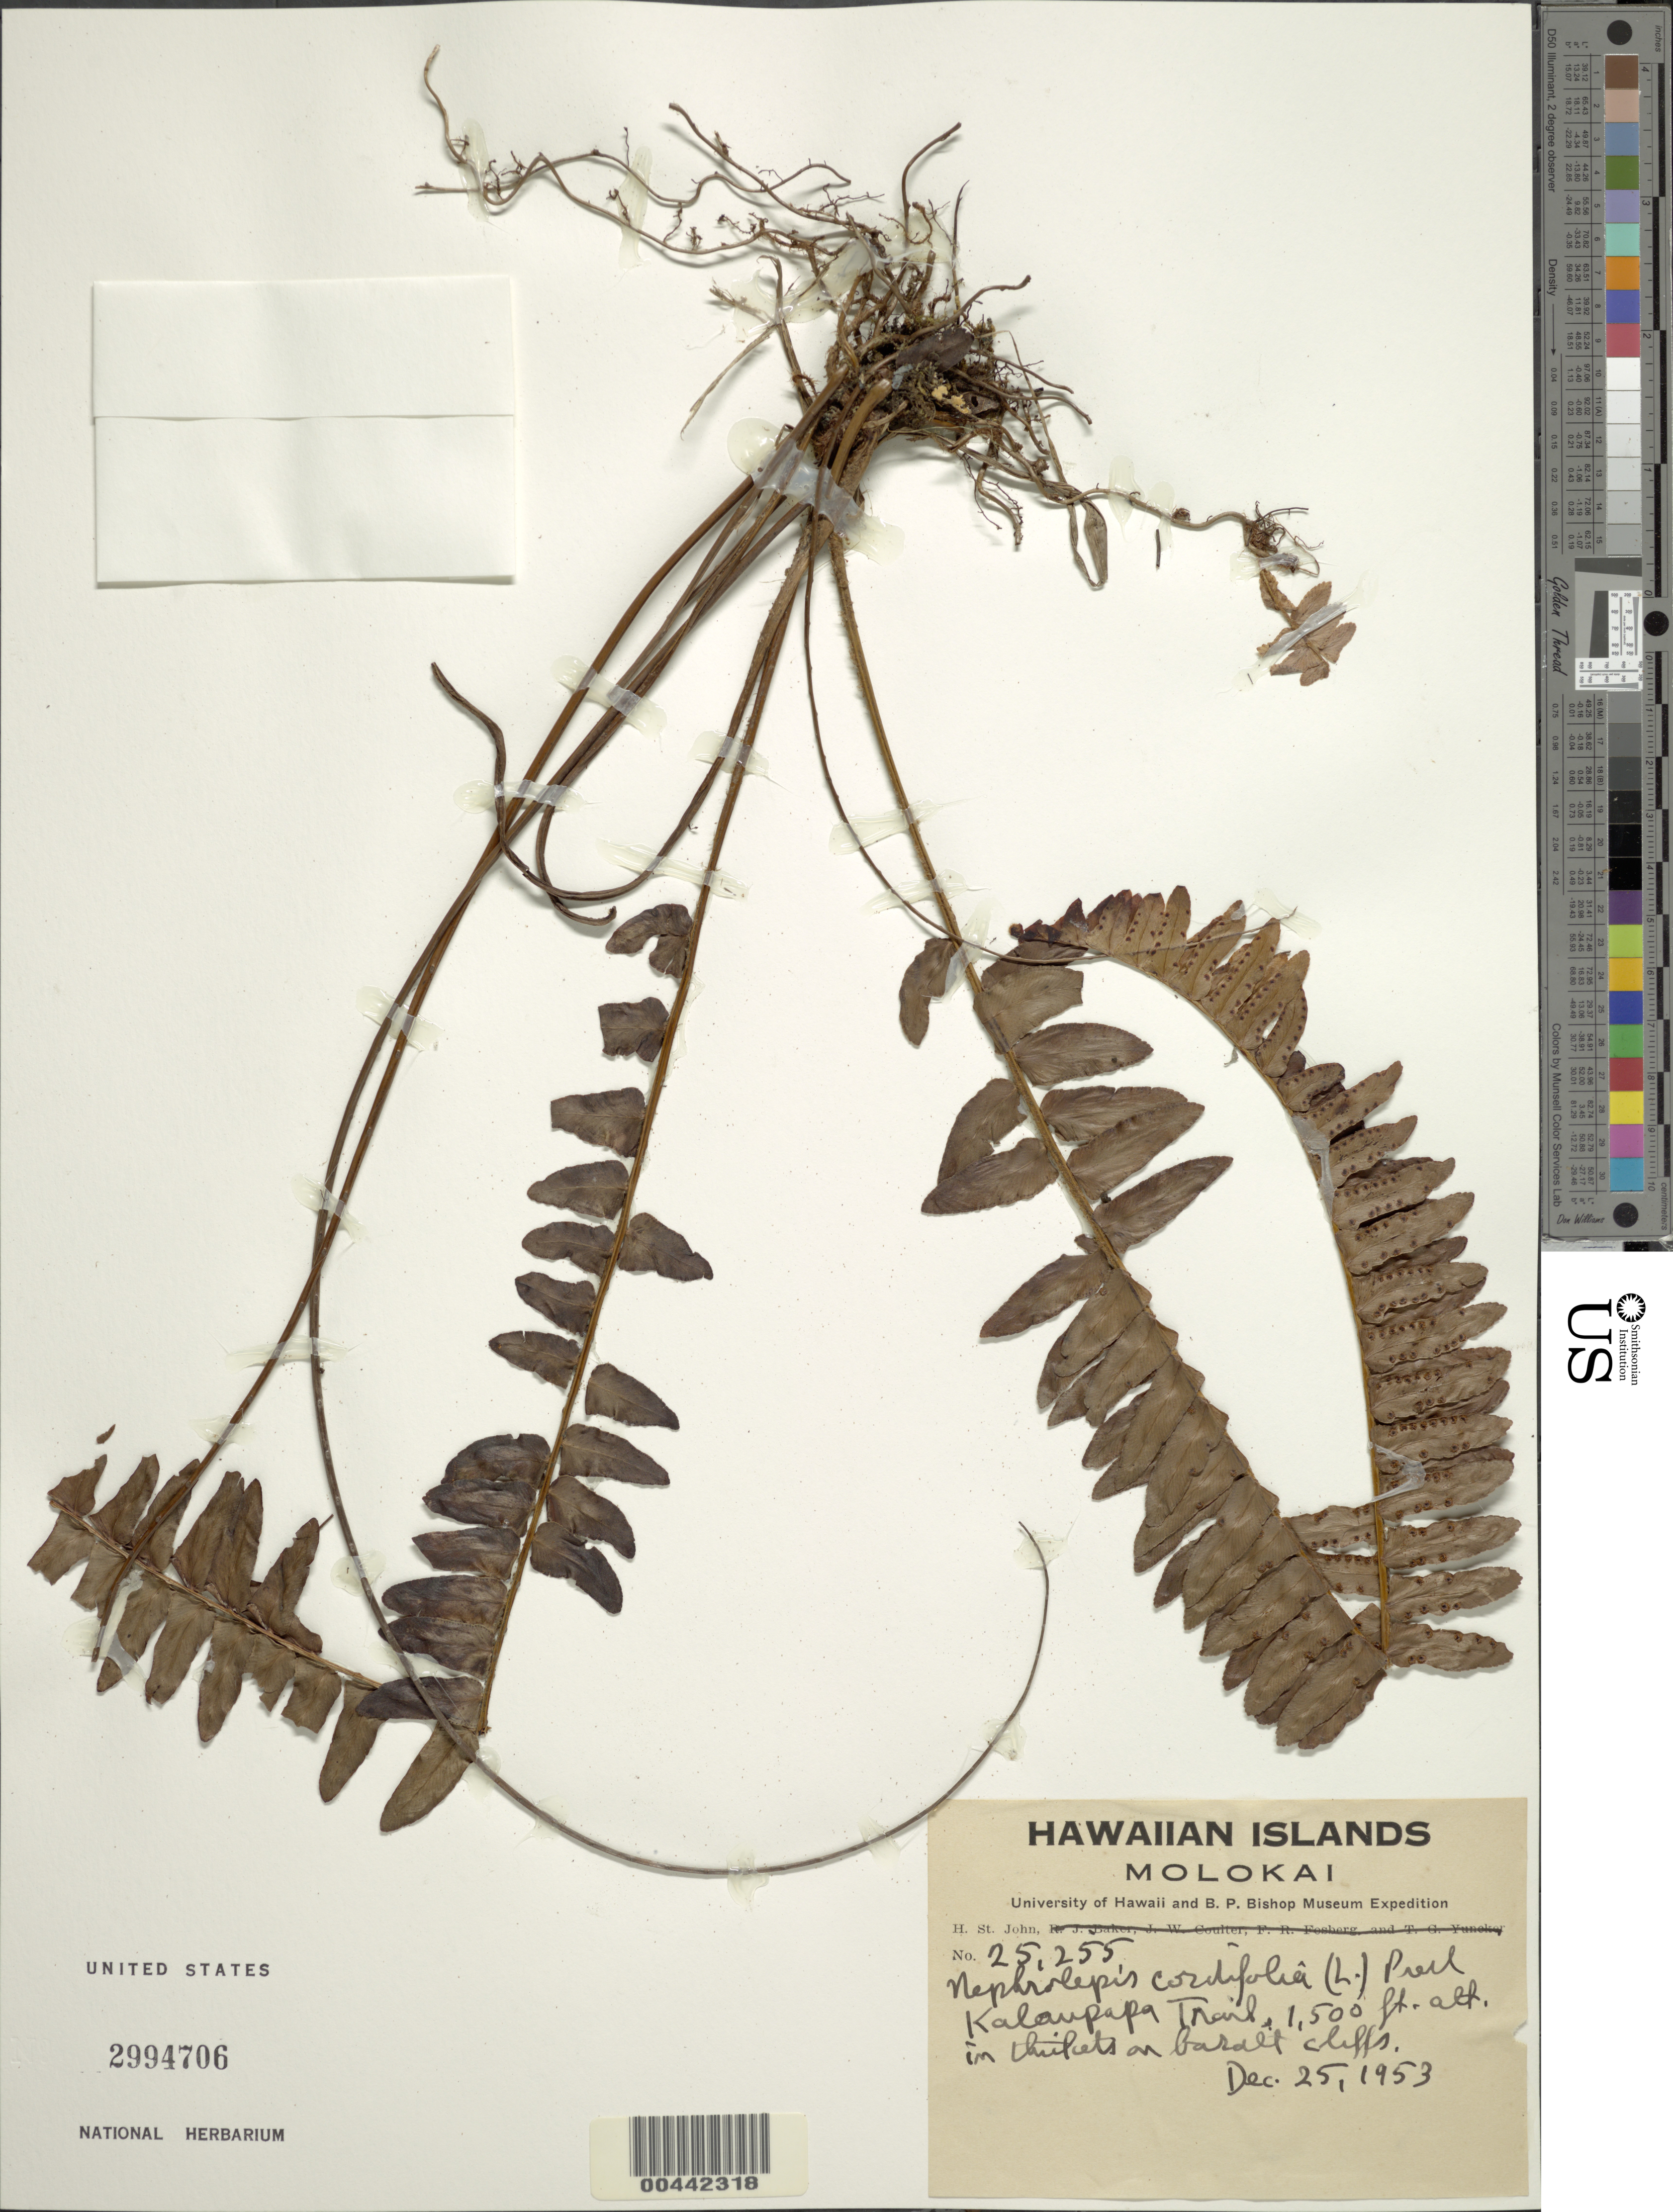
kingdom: Plantae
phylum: Tracheophyta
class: Polypodiopsida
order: Polypodiales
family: Nephrolepidaceae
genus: Nephrolepis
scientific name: Nephrolepis cordifolia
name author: (L.) C. Presl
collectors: H. St. John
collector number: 25255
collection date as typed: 25 Dec 1953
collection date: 1953-12-25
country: United States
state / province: Hawaii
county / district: Maui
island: Moloka'i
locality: Kalaupapa Trail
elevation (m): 457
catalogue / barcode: US 2994706